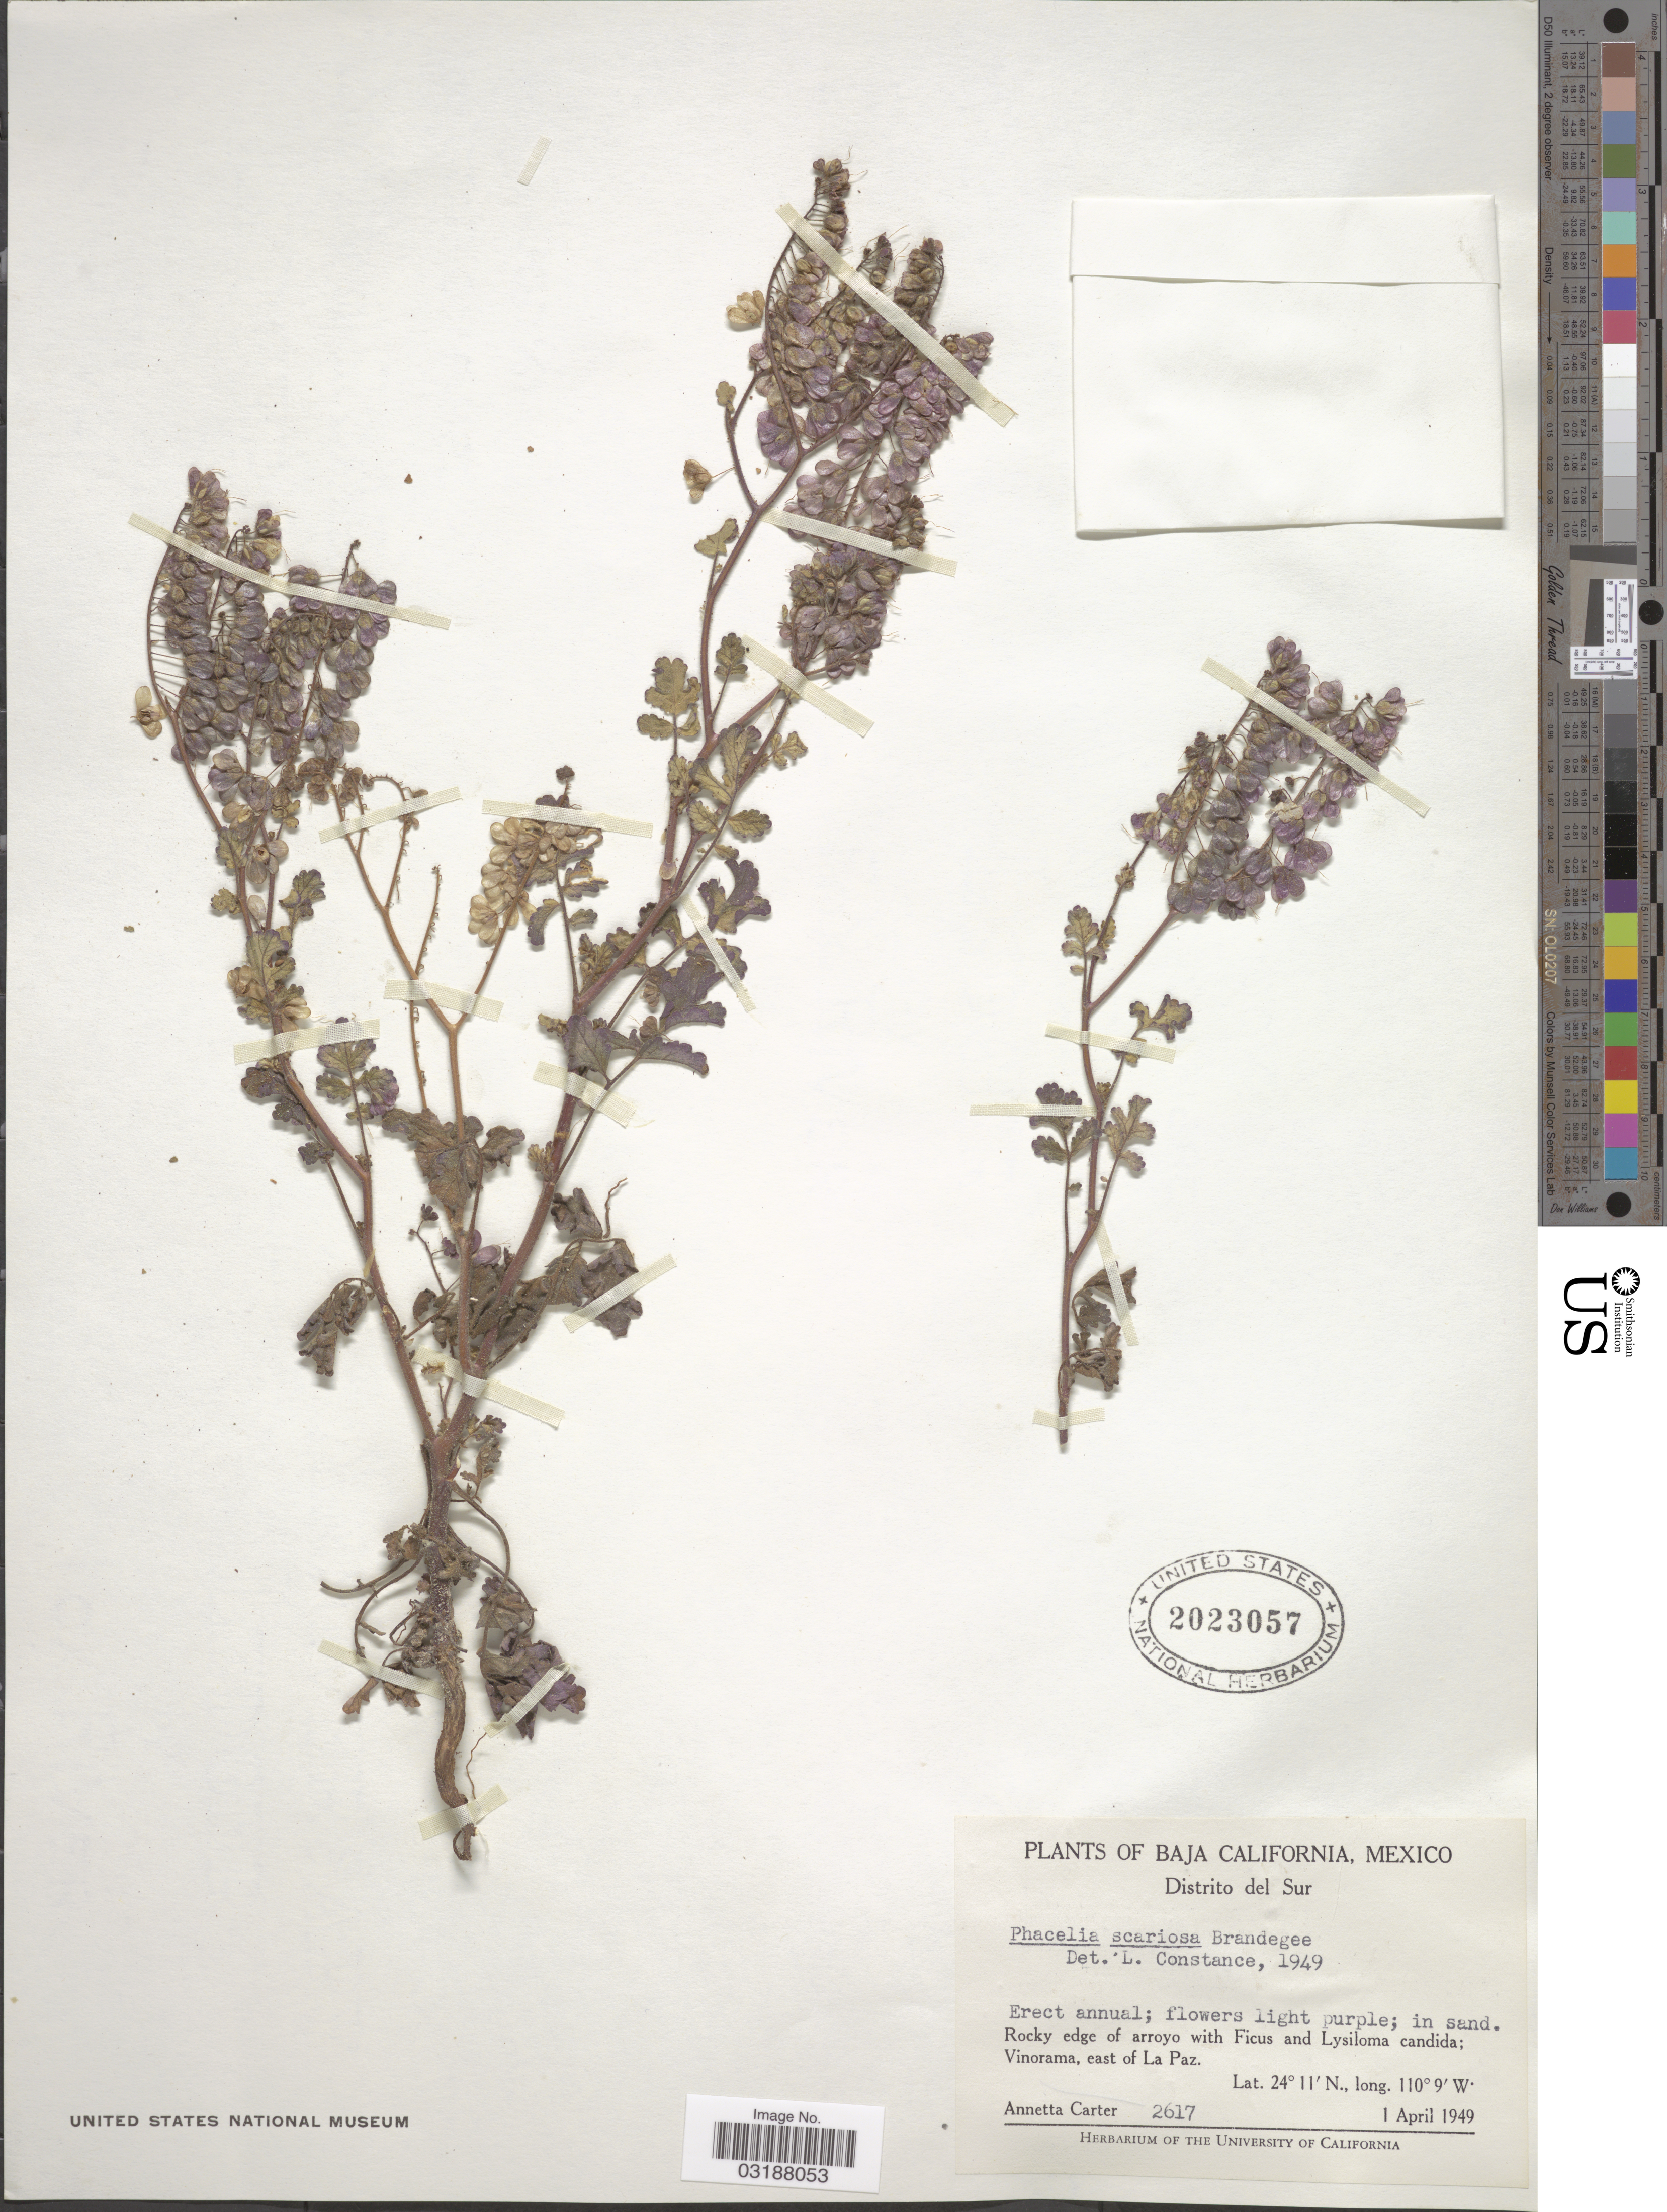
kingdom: Plantae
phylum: Tracheophyta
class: Magnoliopsida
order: Boraginales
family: Hydrophyllaceae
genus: Phacelia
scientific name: Phacelia scariosa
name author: Brandegee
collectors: A. Carter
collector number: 2617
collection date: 1949-04-01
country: Mexico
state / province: Baja California Sur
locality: Distrito del Sur, Vinorama, east of La Paz.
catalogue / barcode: US 2023057